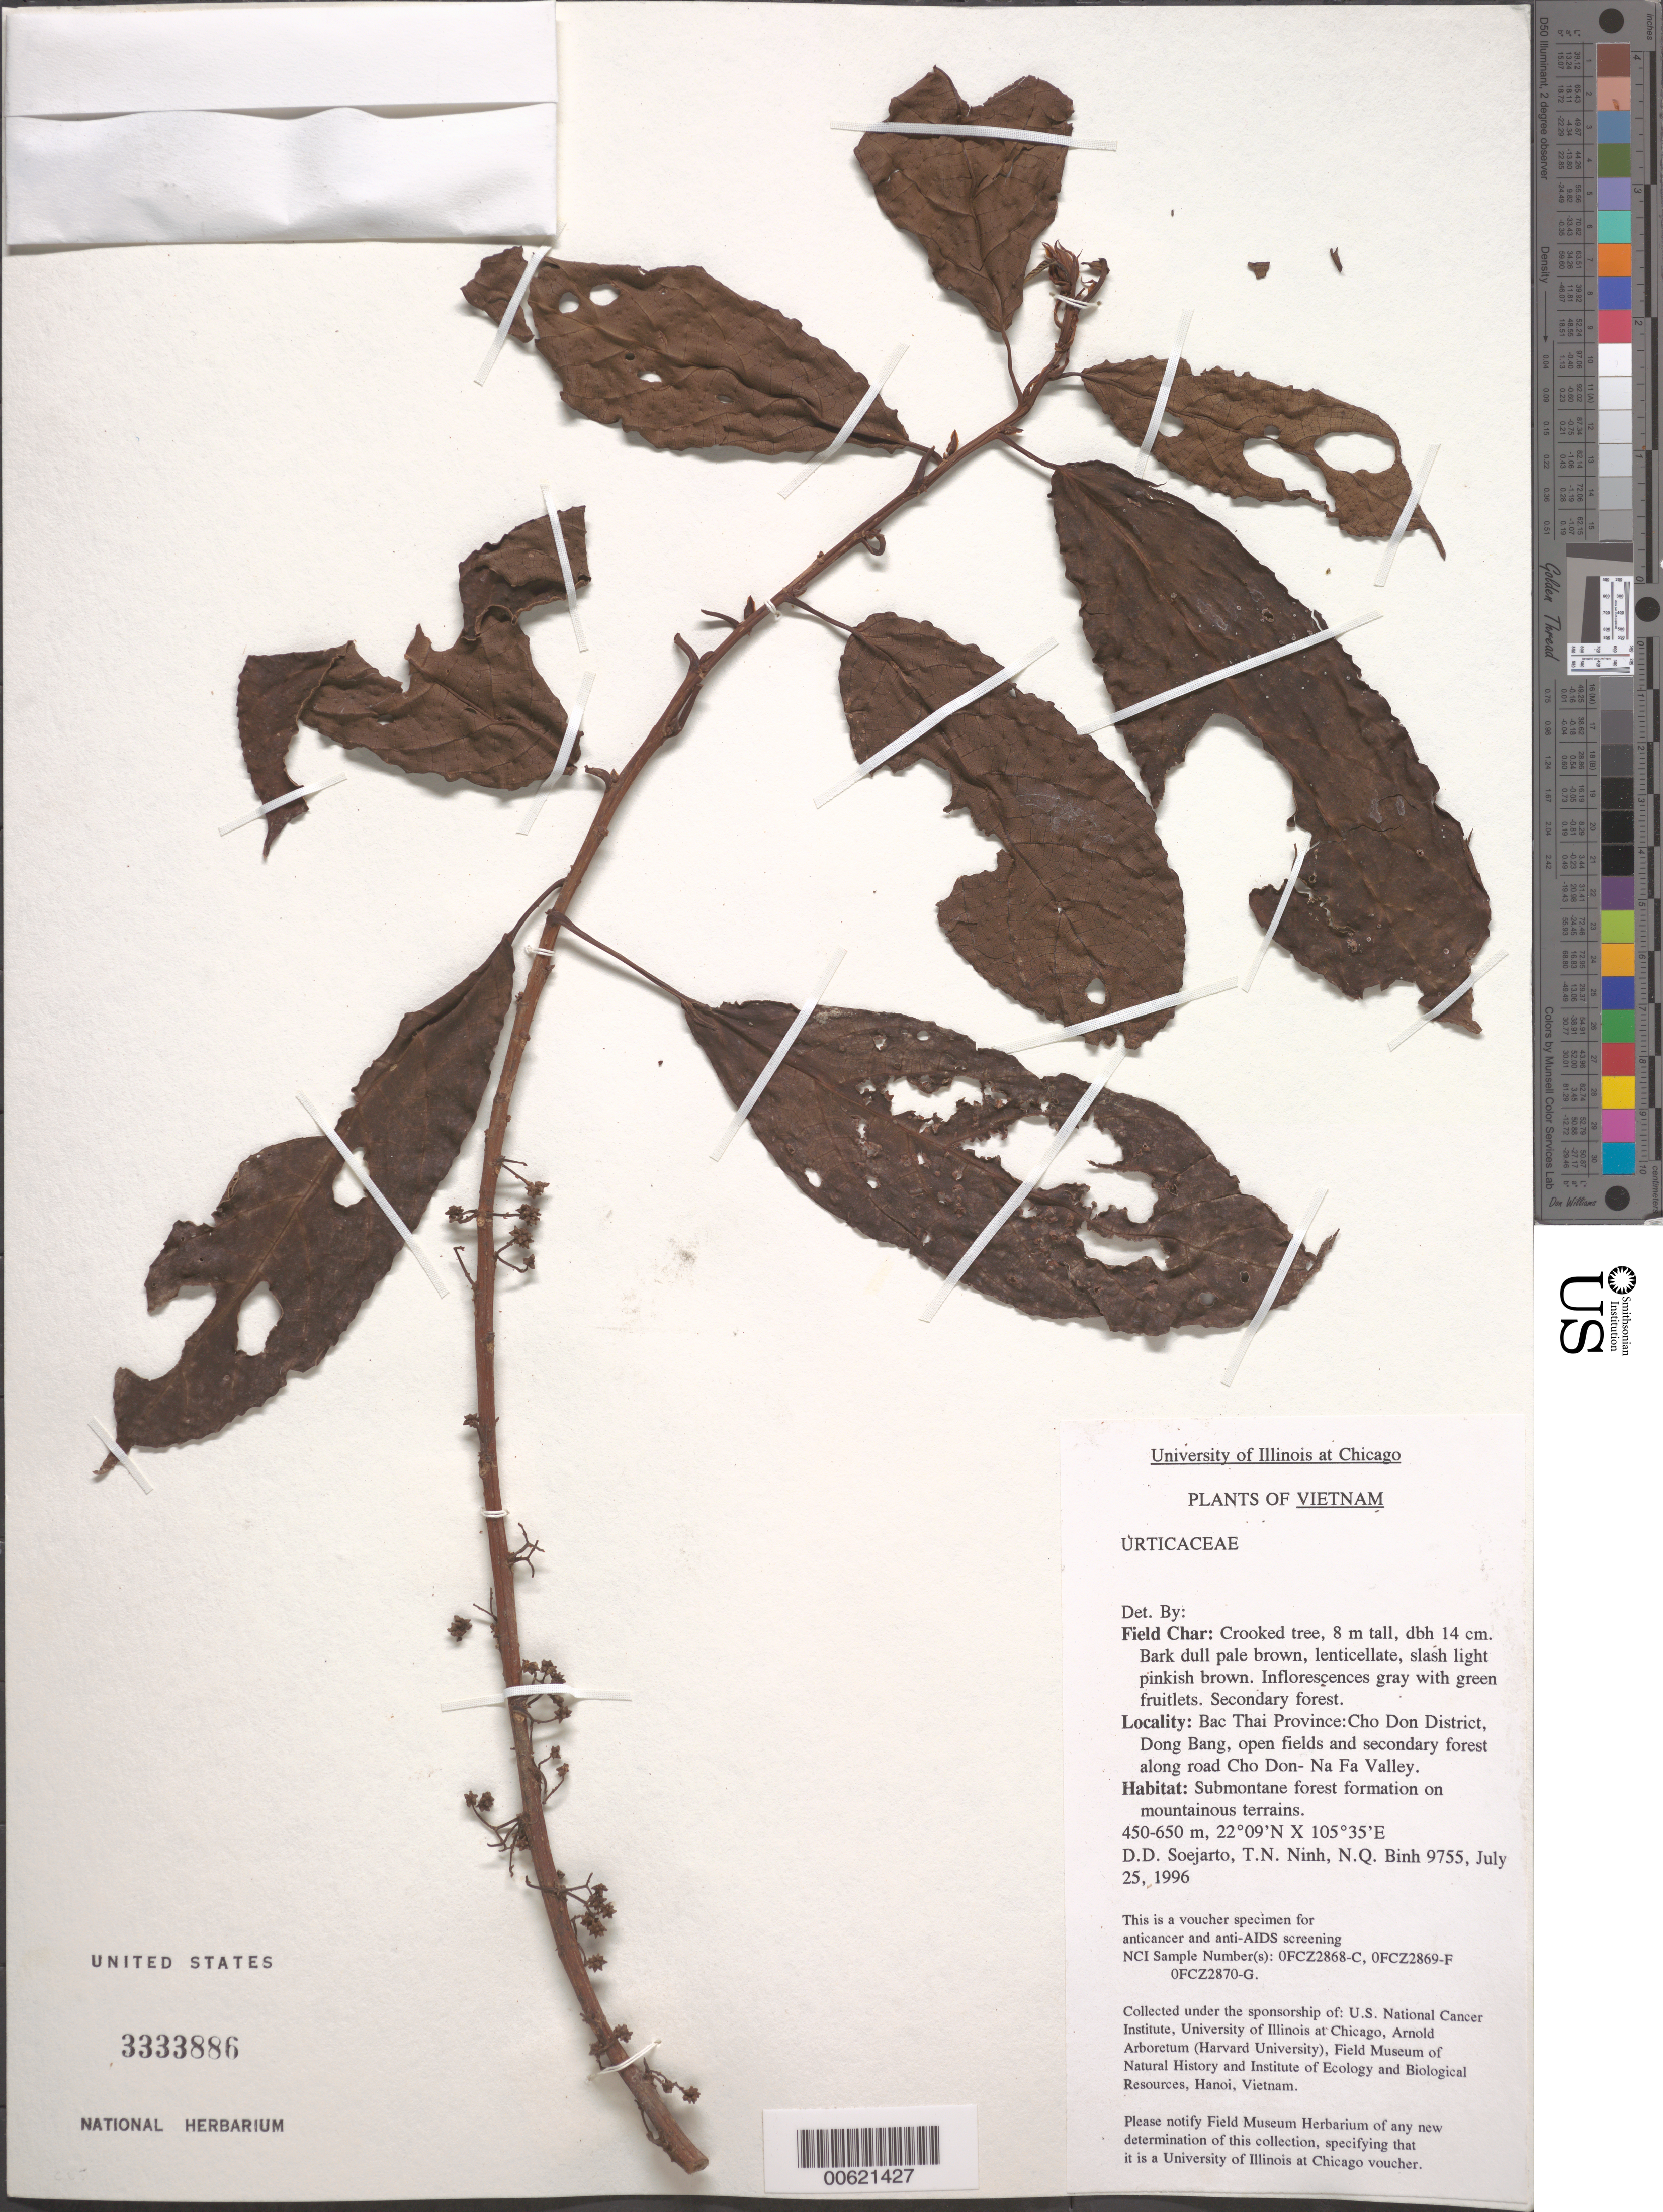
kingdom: Plantae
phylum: Tracheophyta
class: Magnoliopsida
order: Proteales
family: Proteaceae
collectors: T. N. Ninh & N. Binh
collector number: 9755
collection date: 1996-07-25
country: Vietnam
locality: Field Char [unsure placement]. Bac Thai Province:Cho Don District, Dong Bang, open fields and secondary forest along road Cho Don- Na Fa Valley.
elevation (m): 450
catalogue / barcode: US 3333886